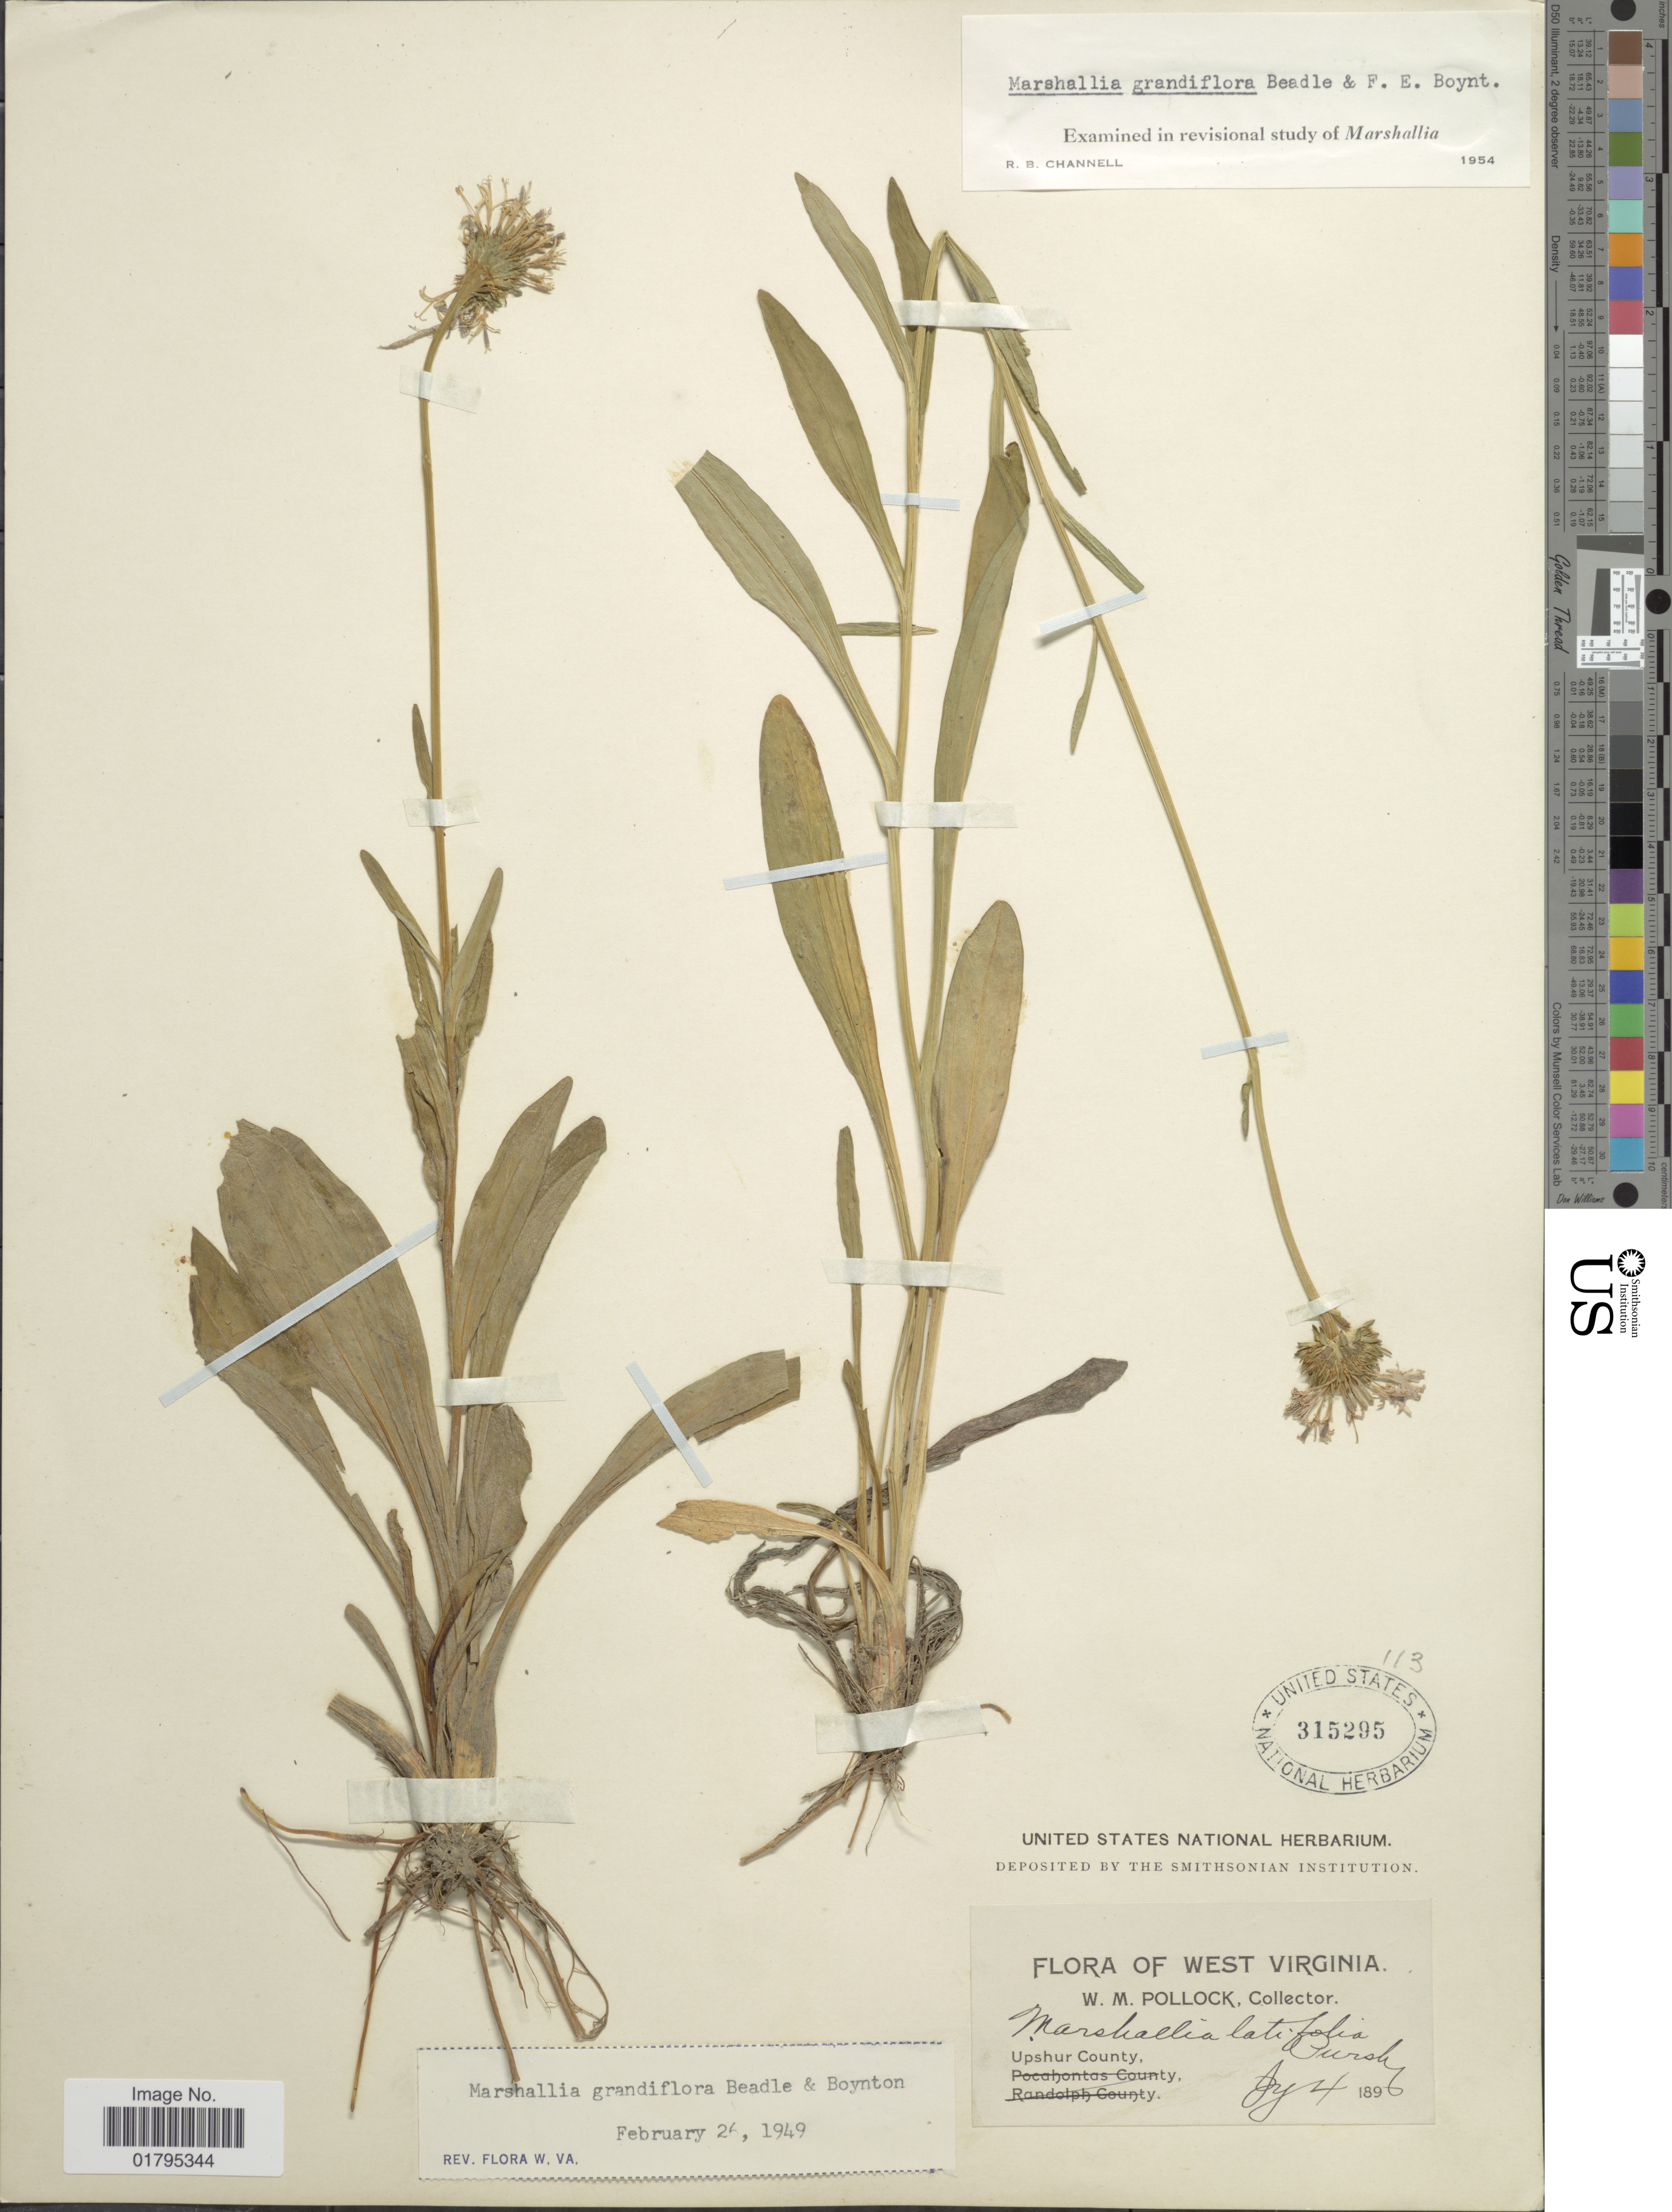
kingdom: Plantae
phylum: Tracheophyta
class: Magnoliopsida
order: Asterales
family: Asteraceae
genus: Marshallia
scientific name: Marshallia grandiflora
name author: Beadle & F.E. Boynton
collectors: W. M. Pollock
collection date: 1896-07-04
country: United States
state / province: West Virginia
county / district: Upshur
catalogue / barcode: US 315295